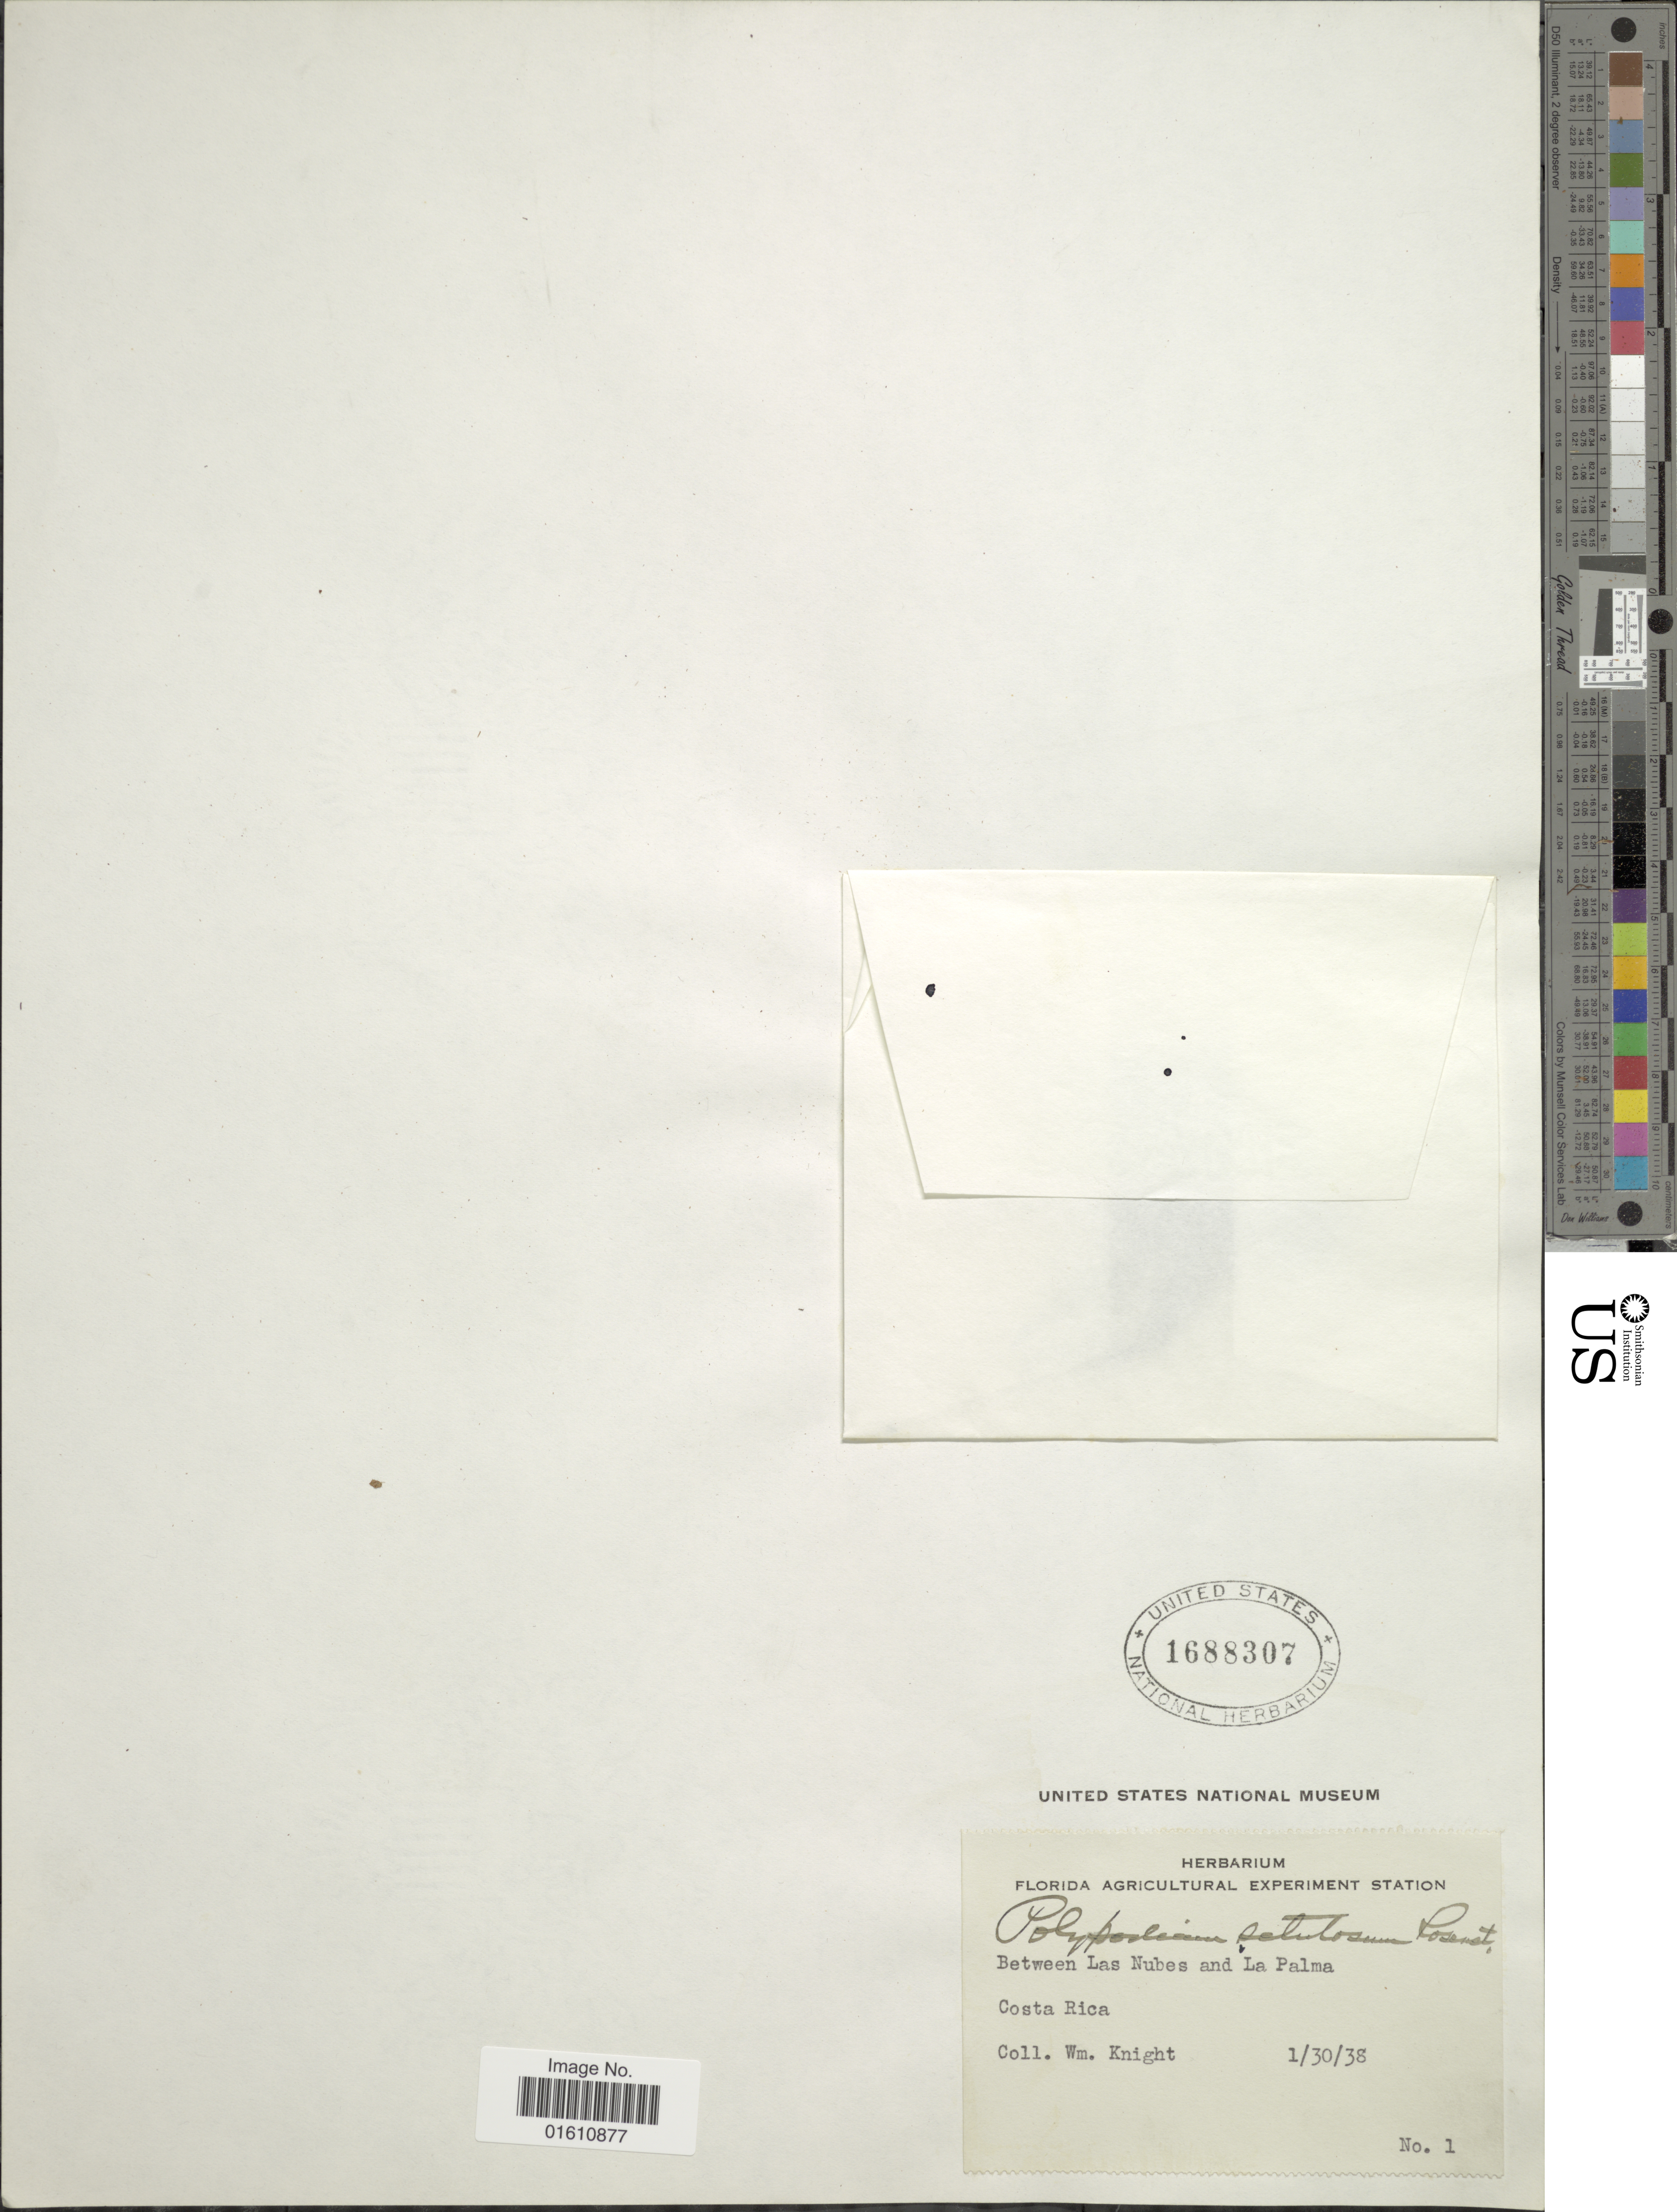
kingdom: Plantae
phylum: Tracheophyta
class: Polypodiopsida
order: Polypodiales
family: Polypodiaceae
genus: Moranopteris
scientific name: Moranopteris setulosa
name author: (Rosenst.)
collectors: W. Knight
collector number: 1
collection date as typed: Transcribed d/m/y: 30/1/38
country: Costa Rica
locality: Between Las Nubes and La Palma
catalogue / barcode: US 1688307